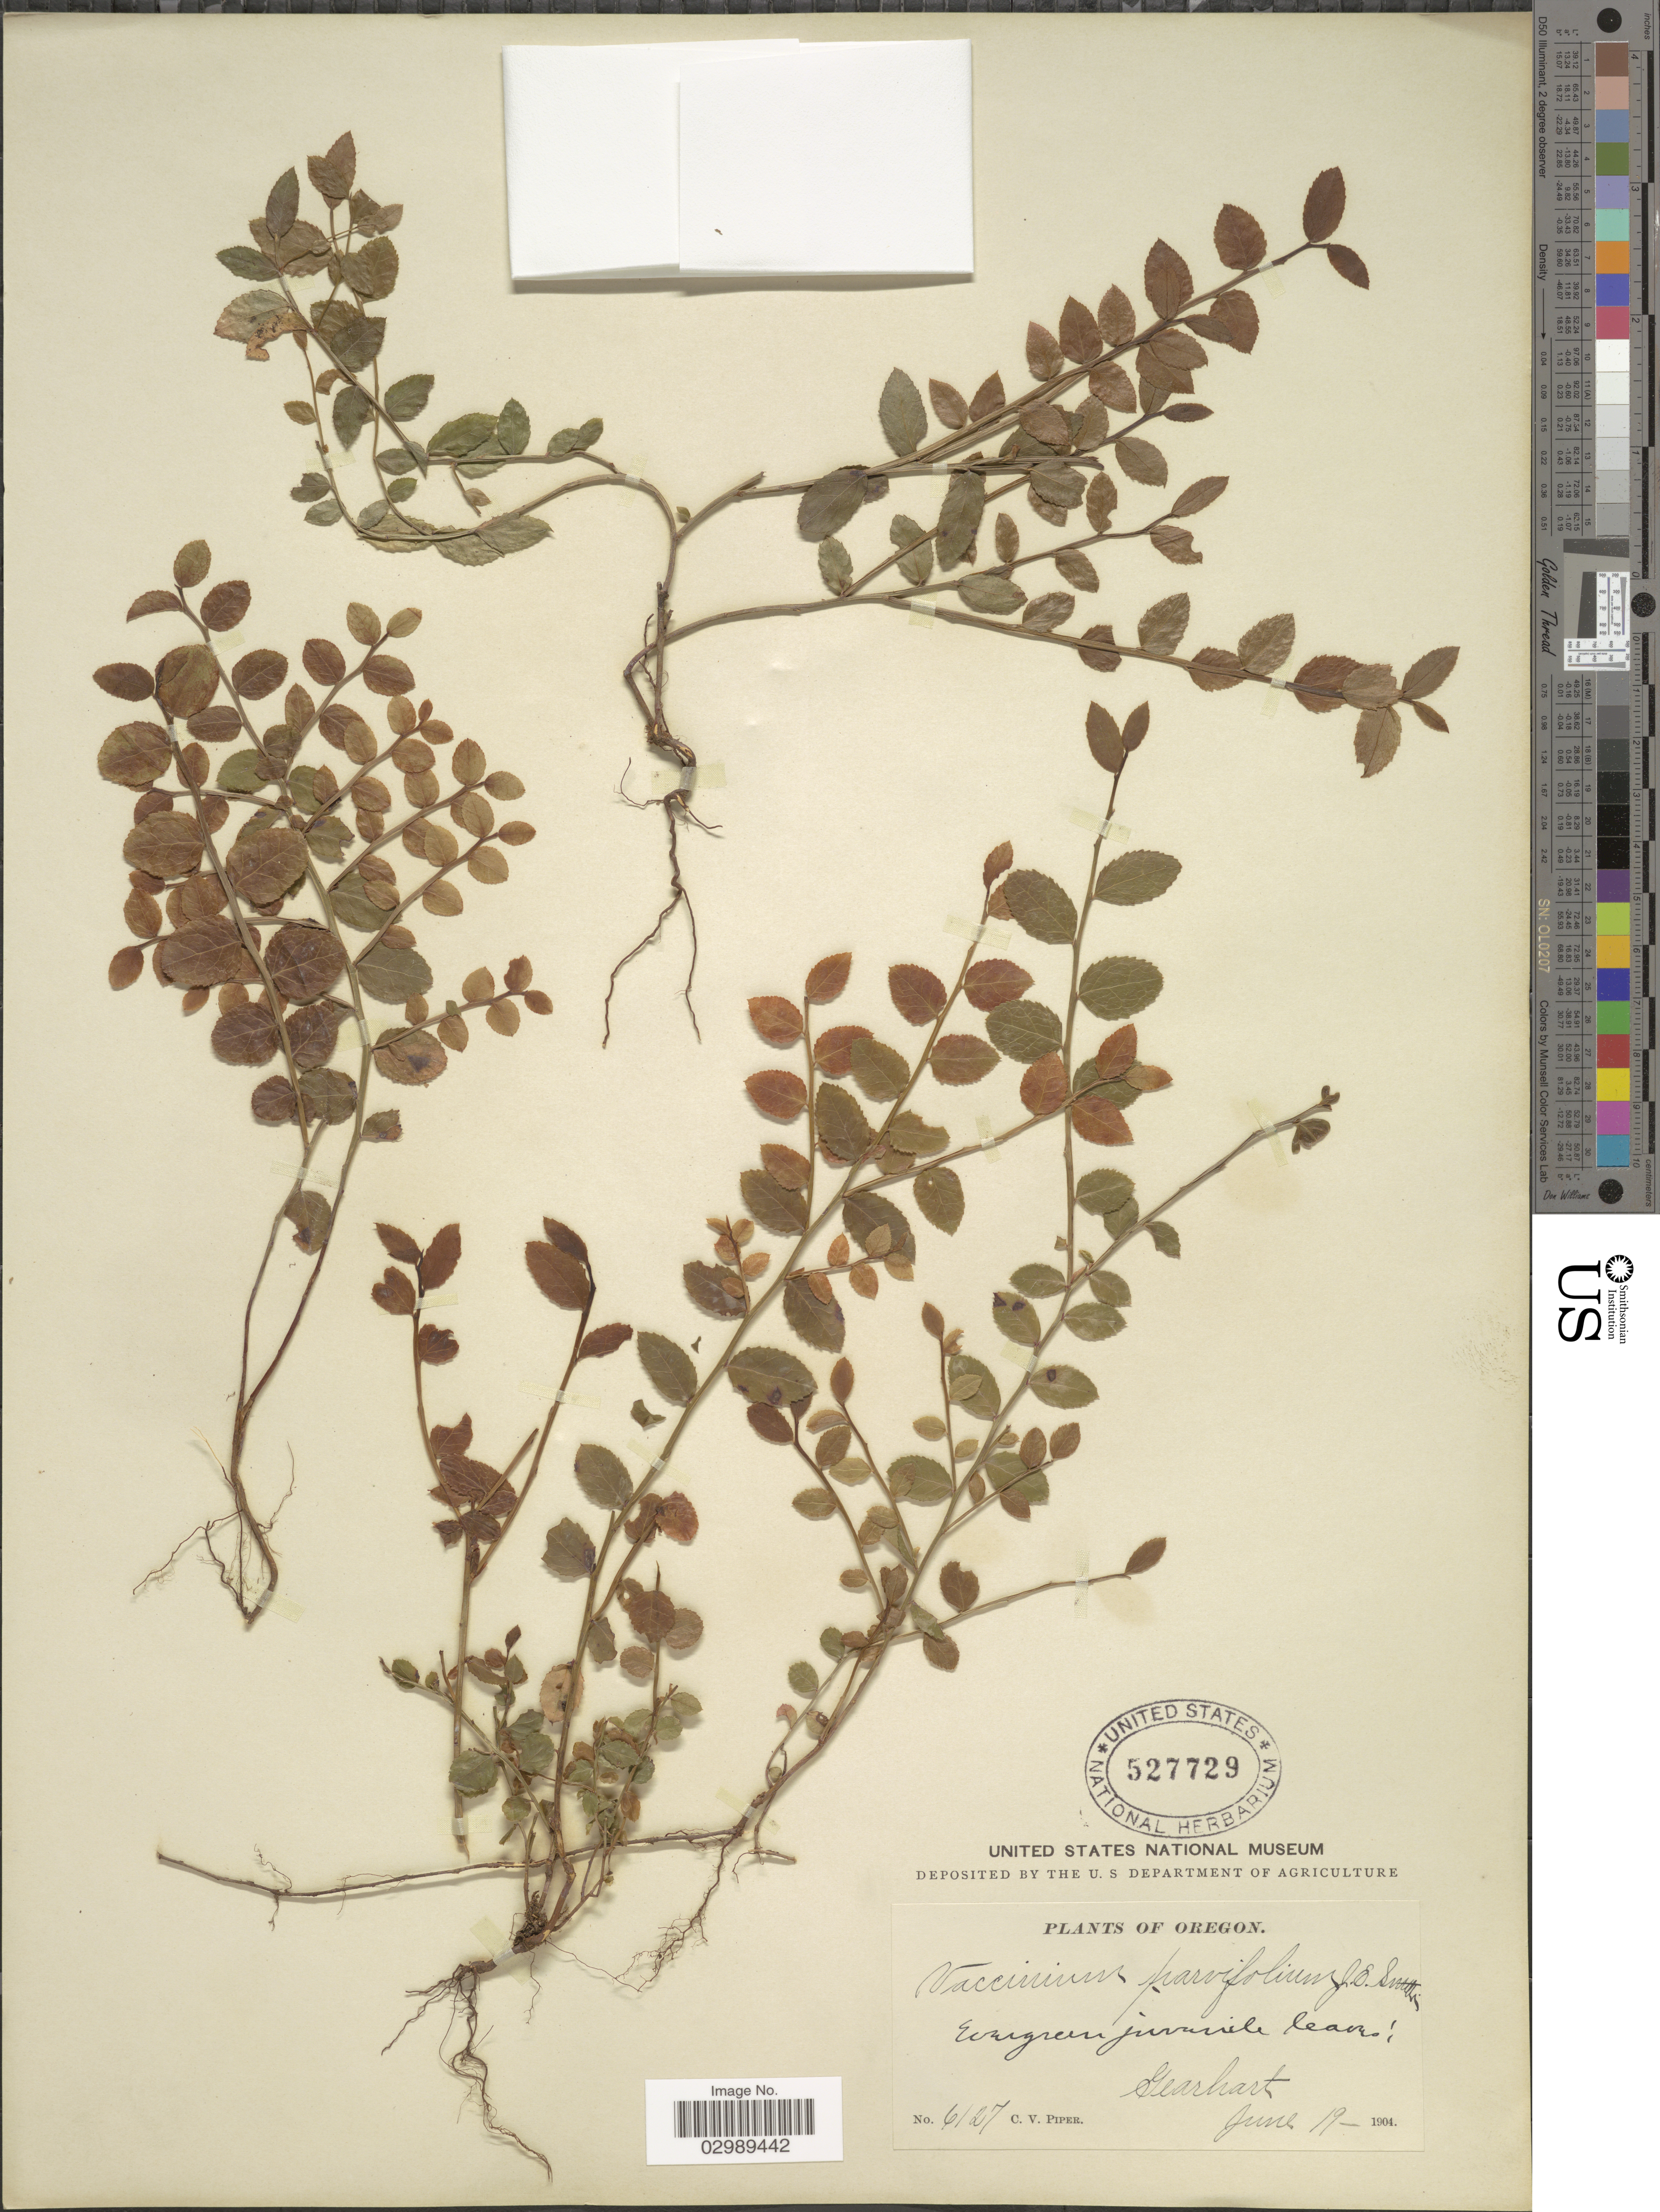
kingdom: Plantae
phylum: Tracheophyta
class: Magnoliopsida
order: Ericales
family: Ericaceae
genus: Vaccinium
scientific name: Vaccinium parvifolium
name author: Small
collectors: C. V. Piper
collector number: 6127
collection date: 1904-06-19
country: United States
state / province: Oregon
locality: Gearhart.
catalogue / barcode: US 527729